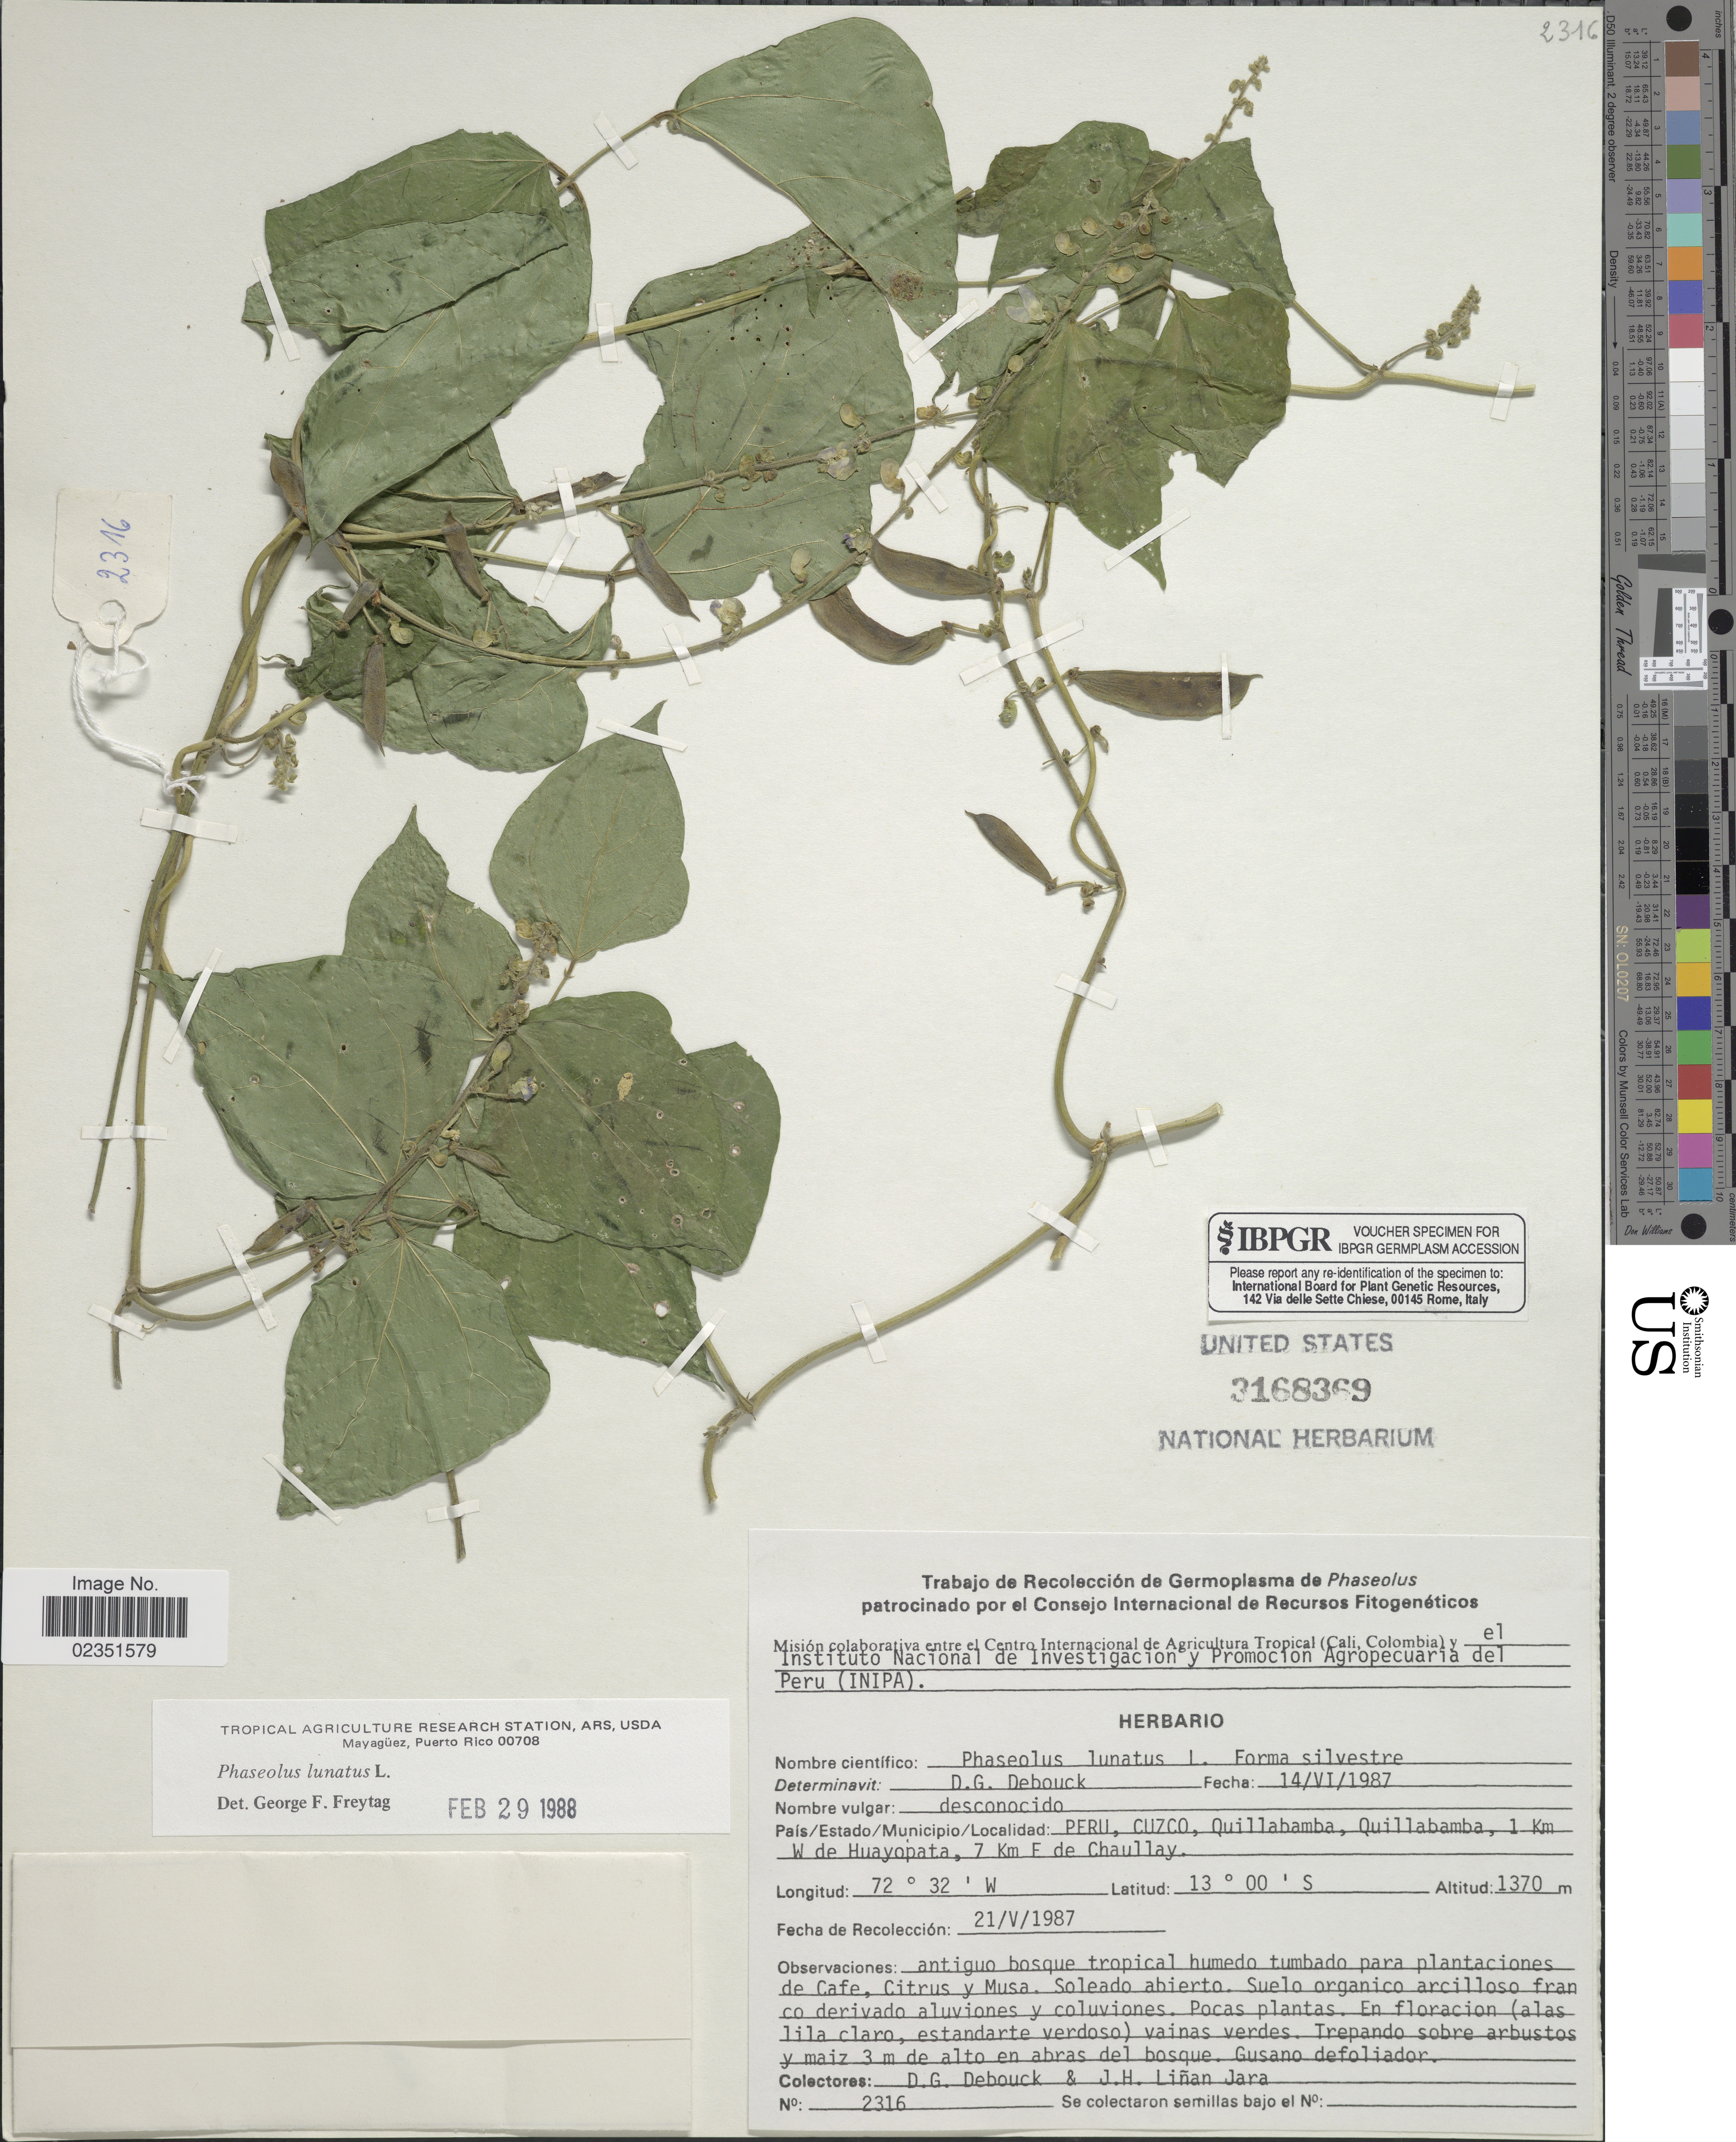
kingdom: Plantae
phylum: Tracheophyta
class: Magnoliopsida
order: Fabales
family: Fabaceae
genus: Phaseolus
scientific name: Phaseolus lunatus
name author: L.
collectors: D. Debouck & J. Liñan Jara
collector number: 2316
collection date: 1987-05-21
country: Peru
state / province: Cusco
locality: Quillabamba, Quilabamba, 1 km W de Huayopata, 7 km E de Chaullay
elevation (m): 1370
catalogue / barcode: US 3168369